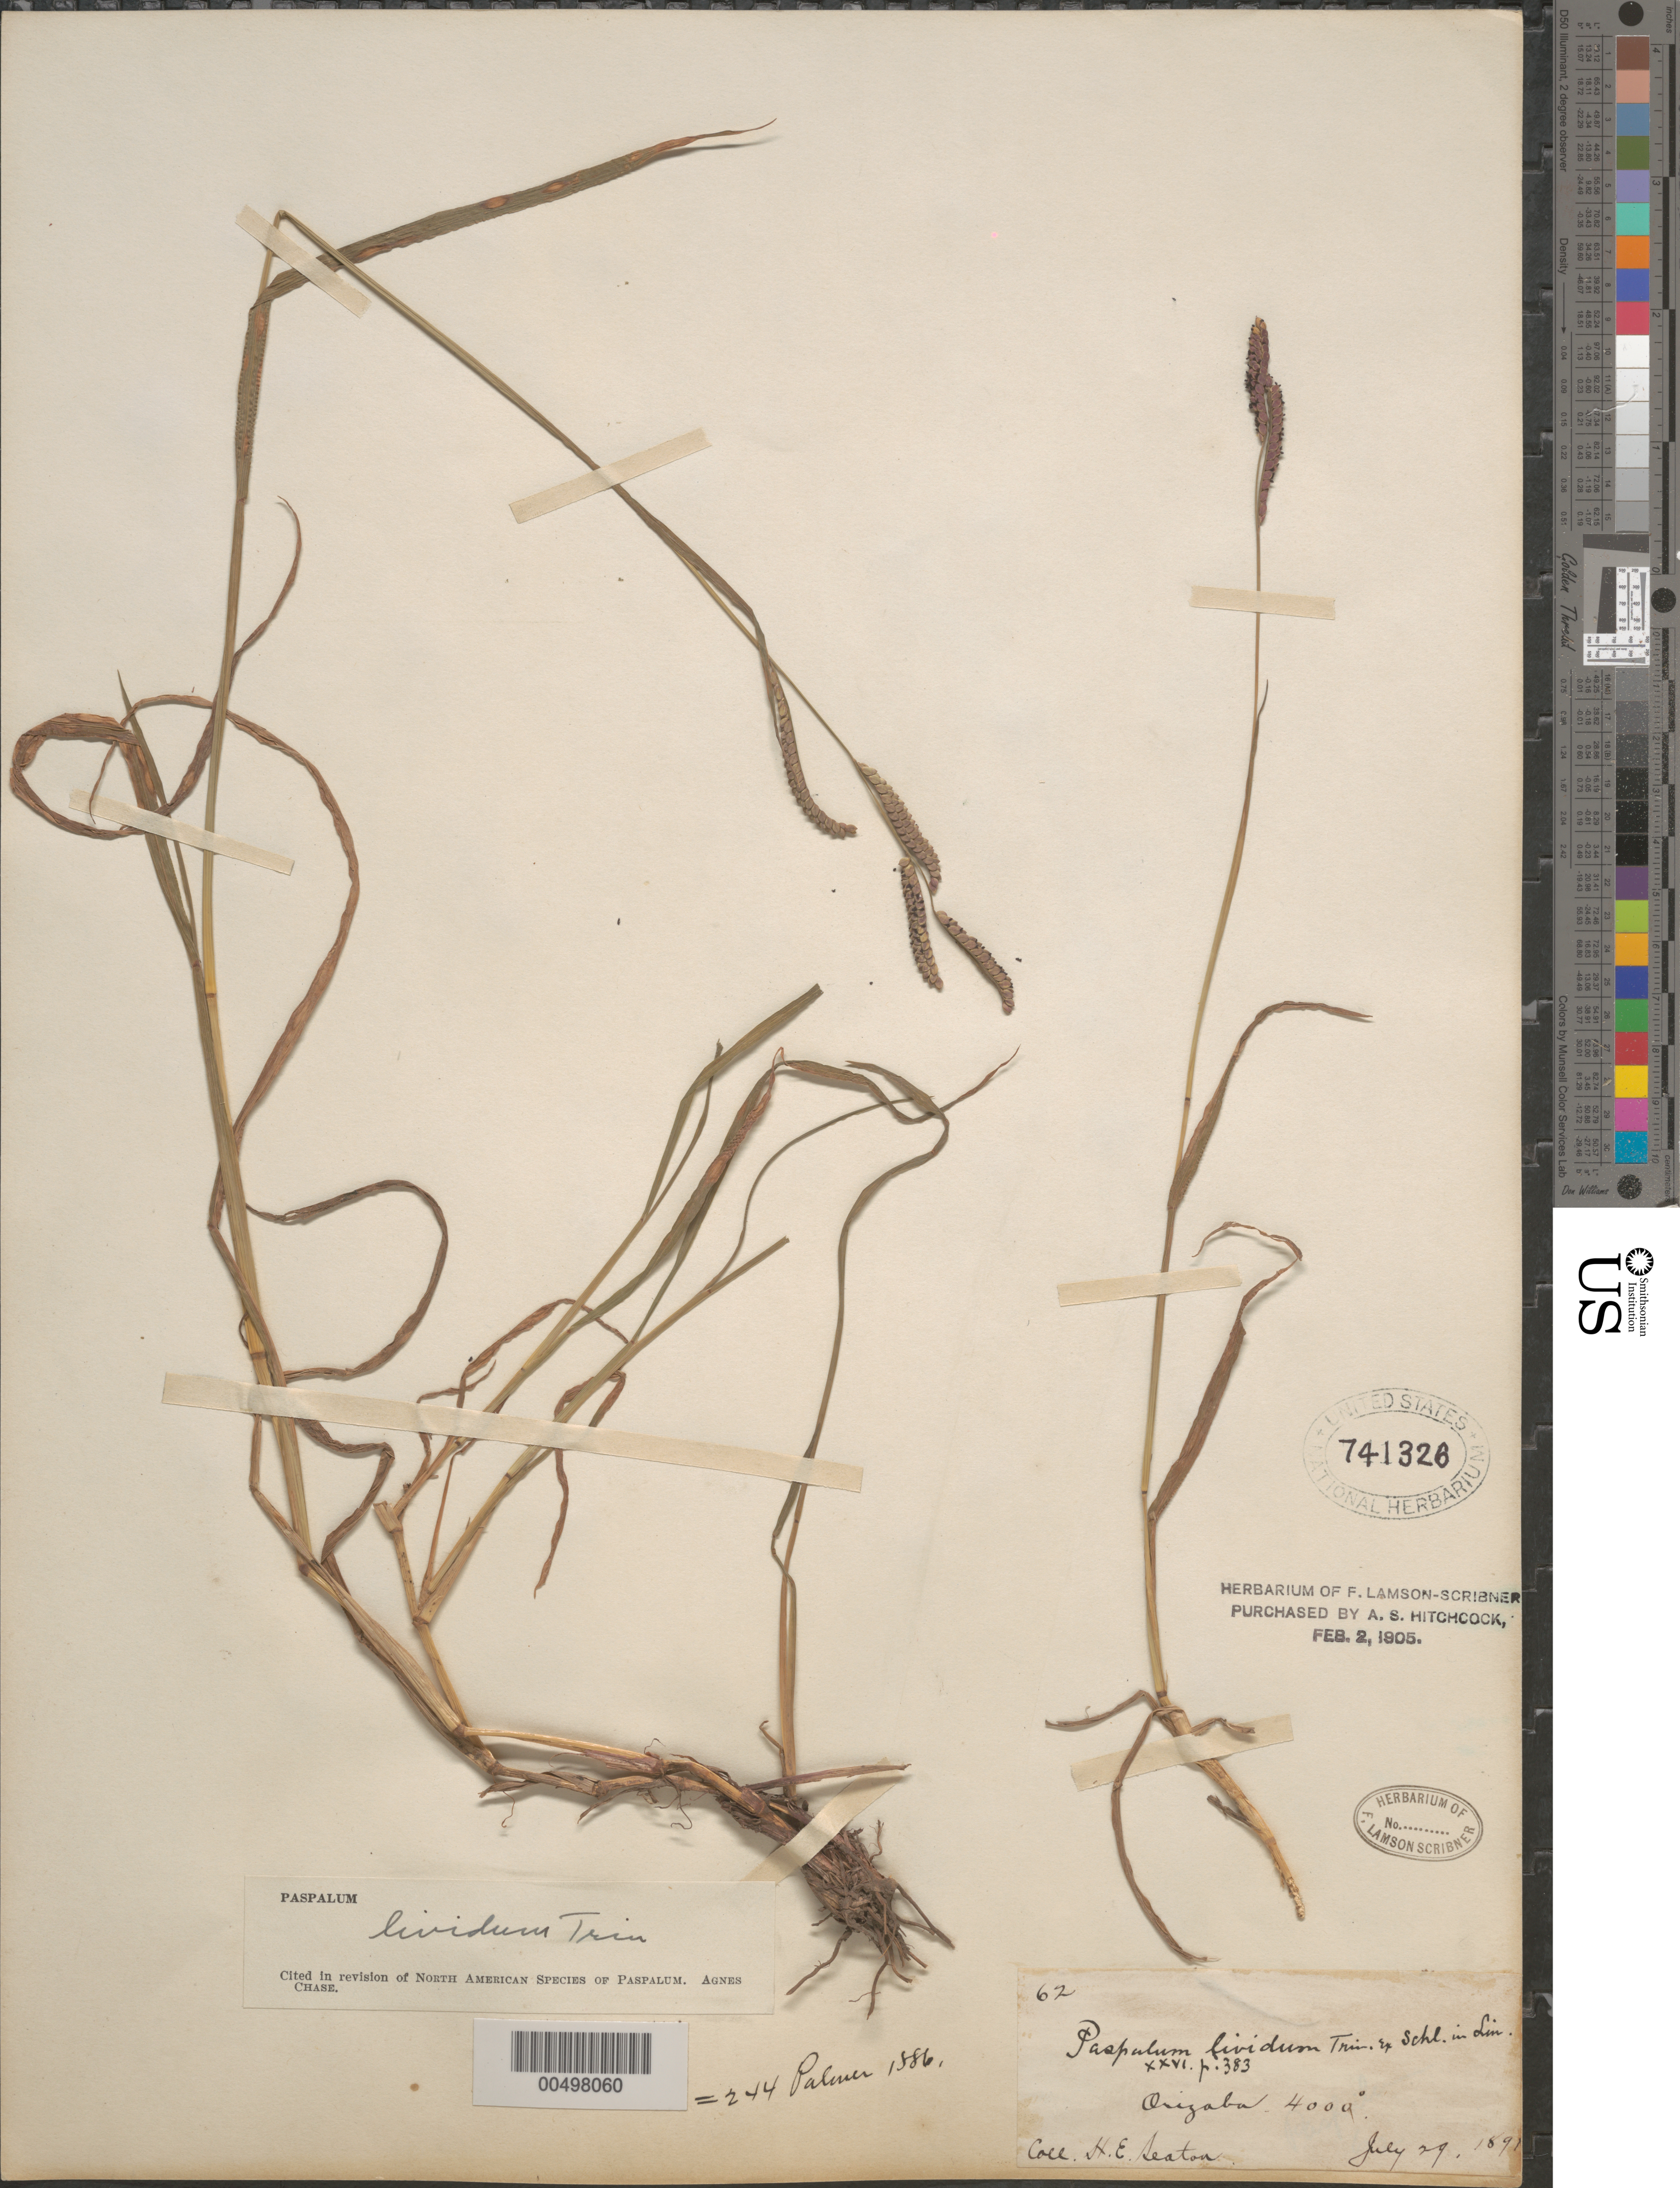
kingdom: Plantae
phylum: Tracheophyta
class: Liliopsida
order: Poales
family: Poaceae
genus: Paspalum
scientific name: Paspalum lividum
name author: Trin. in Schltdl.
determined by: Chase, [M.] Agnes, (US)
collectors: H. E. Seaton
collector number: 62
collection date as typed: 29 Jul 1891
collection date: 1891-07-29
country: Mexico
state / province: Veracruz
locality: Orizaba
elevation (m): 1219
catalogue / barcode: US 741326